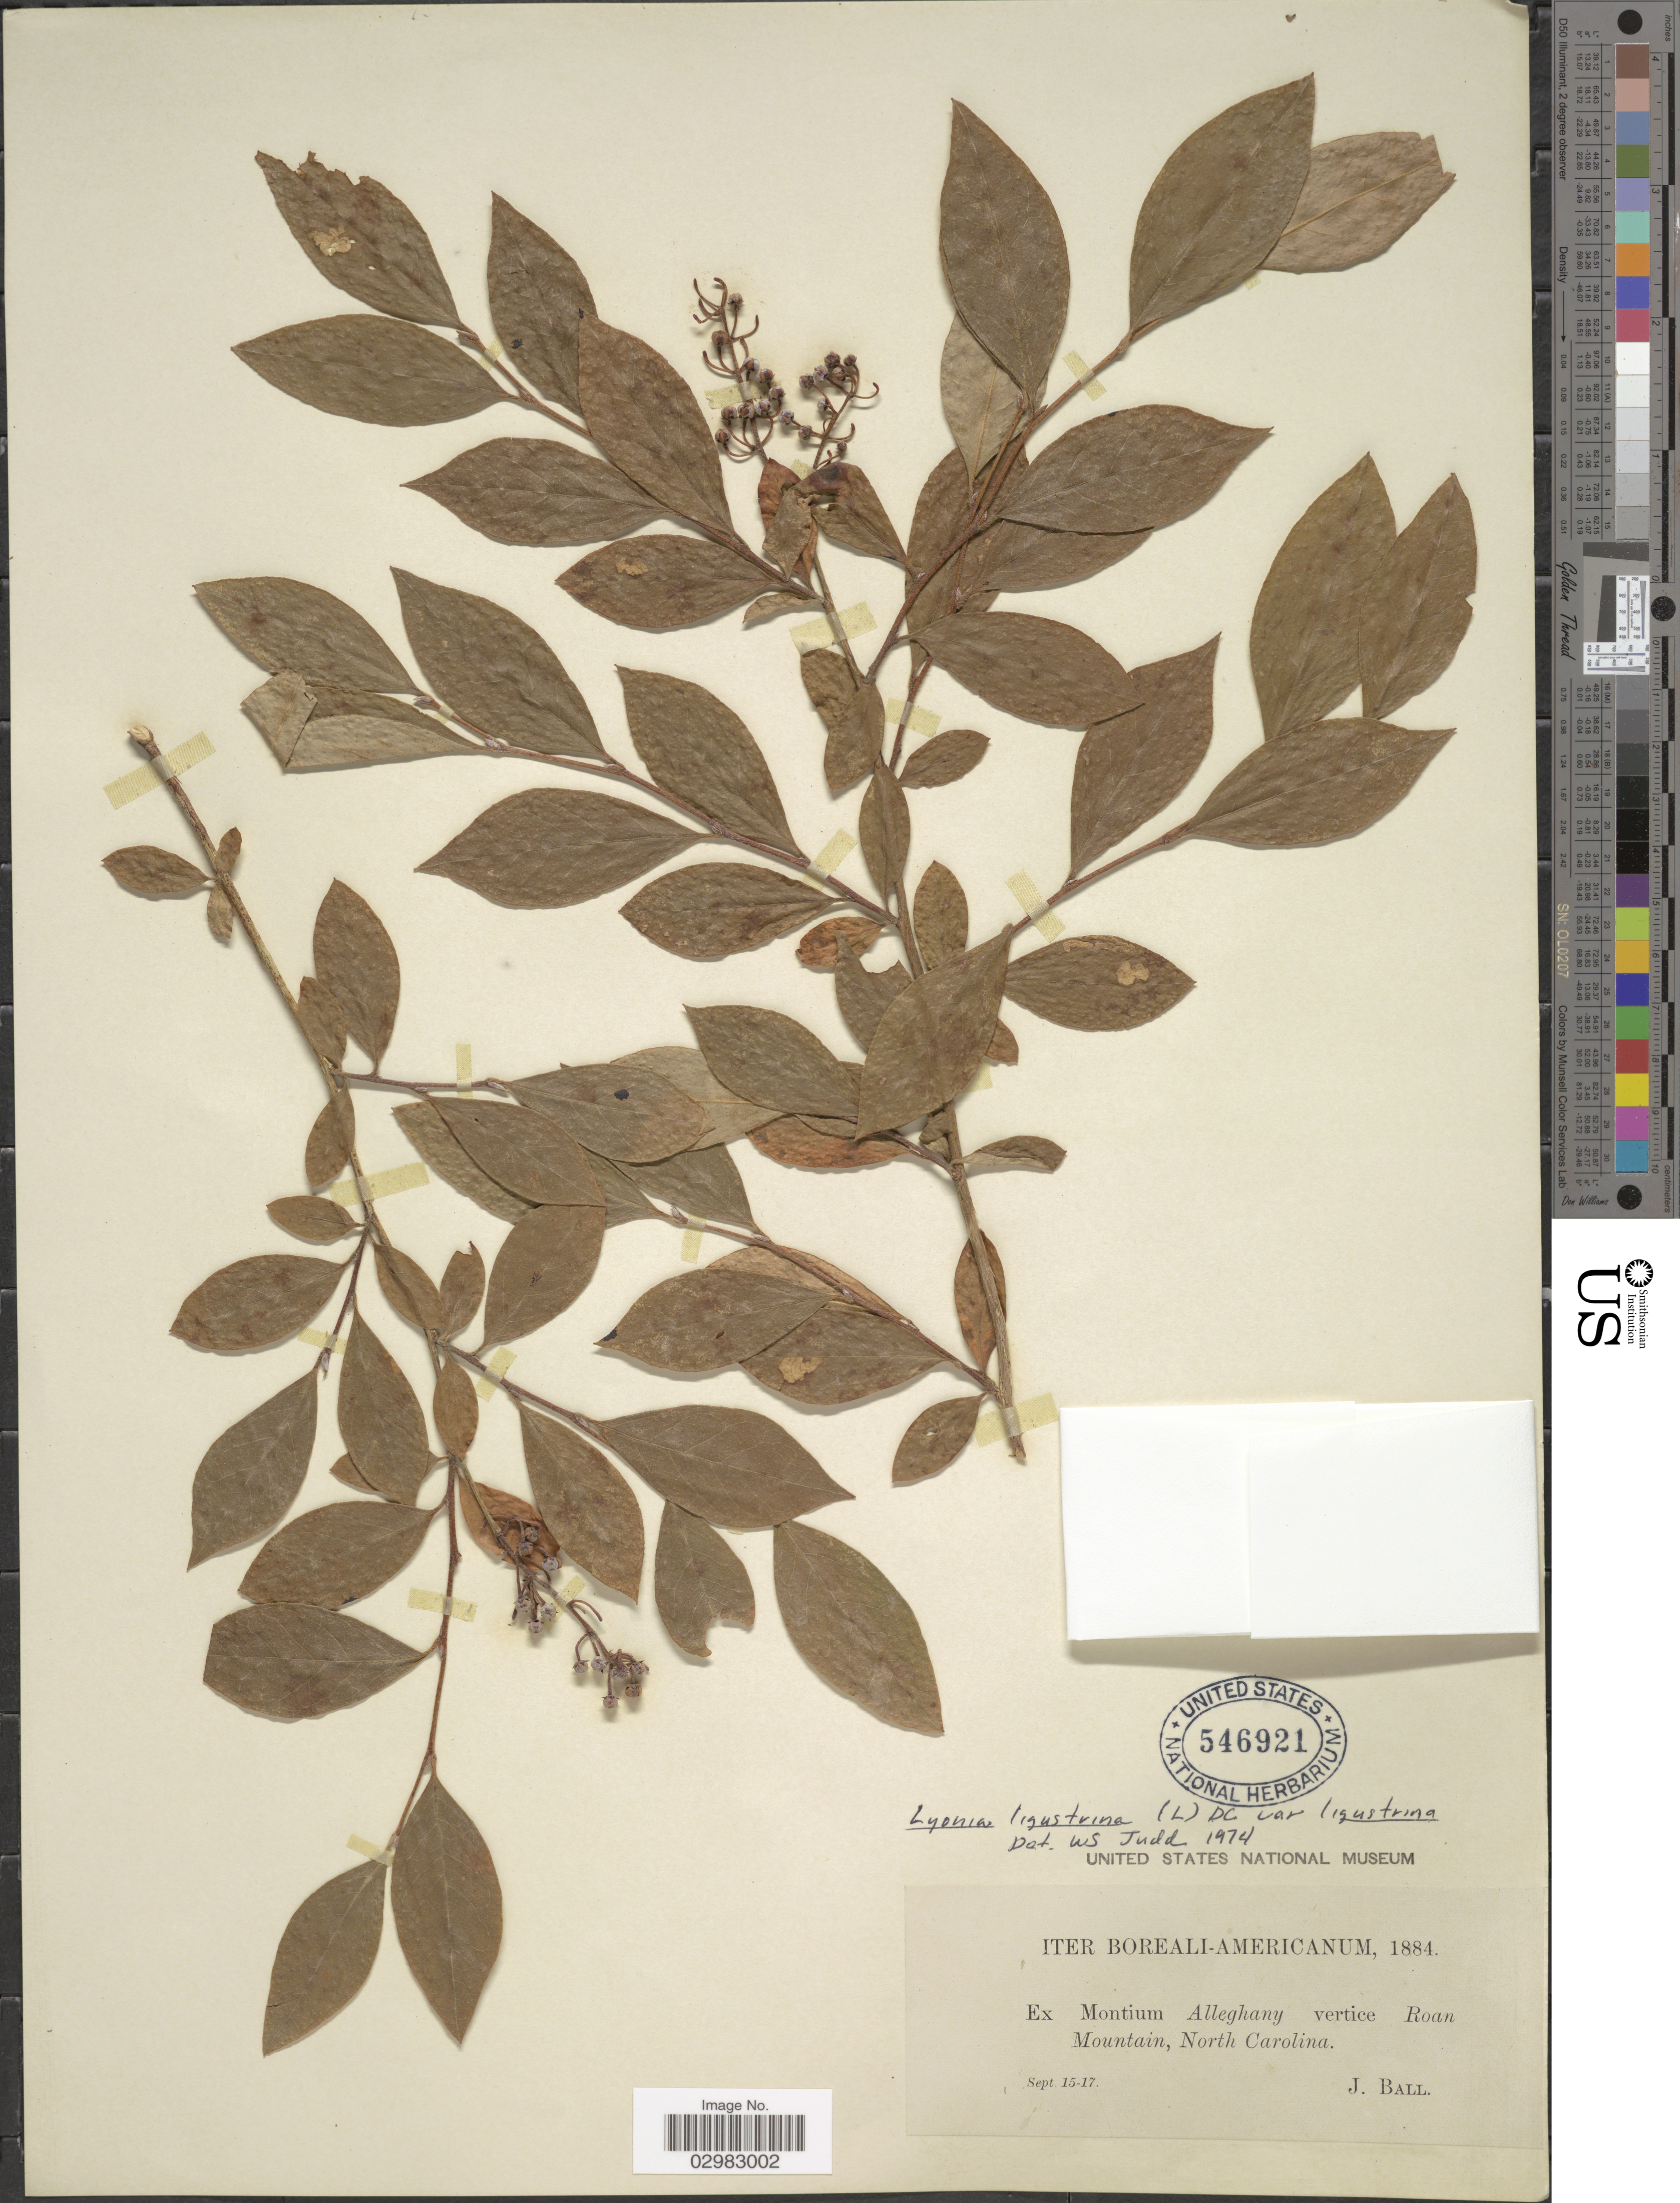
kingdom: Plantae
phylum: Tracheophyta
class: Magnoliopsida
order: Ericales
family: Ericaceae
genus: Lyonia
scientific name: Lyonia ligustrina var. ligustrina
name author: (L.) DC.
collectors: J. Ball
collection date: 1884-09-15/1884-09-17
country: United States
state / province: North Carolina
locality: Ex Montium Alleghany vertice Roan Mountain.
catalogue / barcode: US 546921